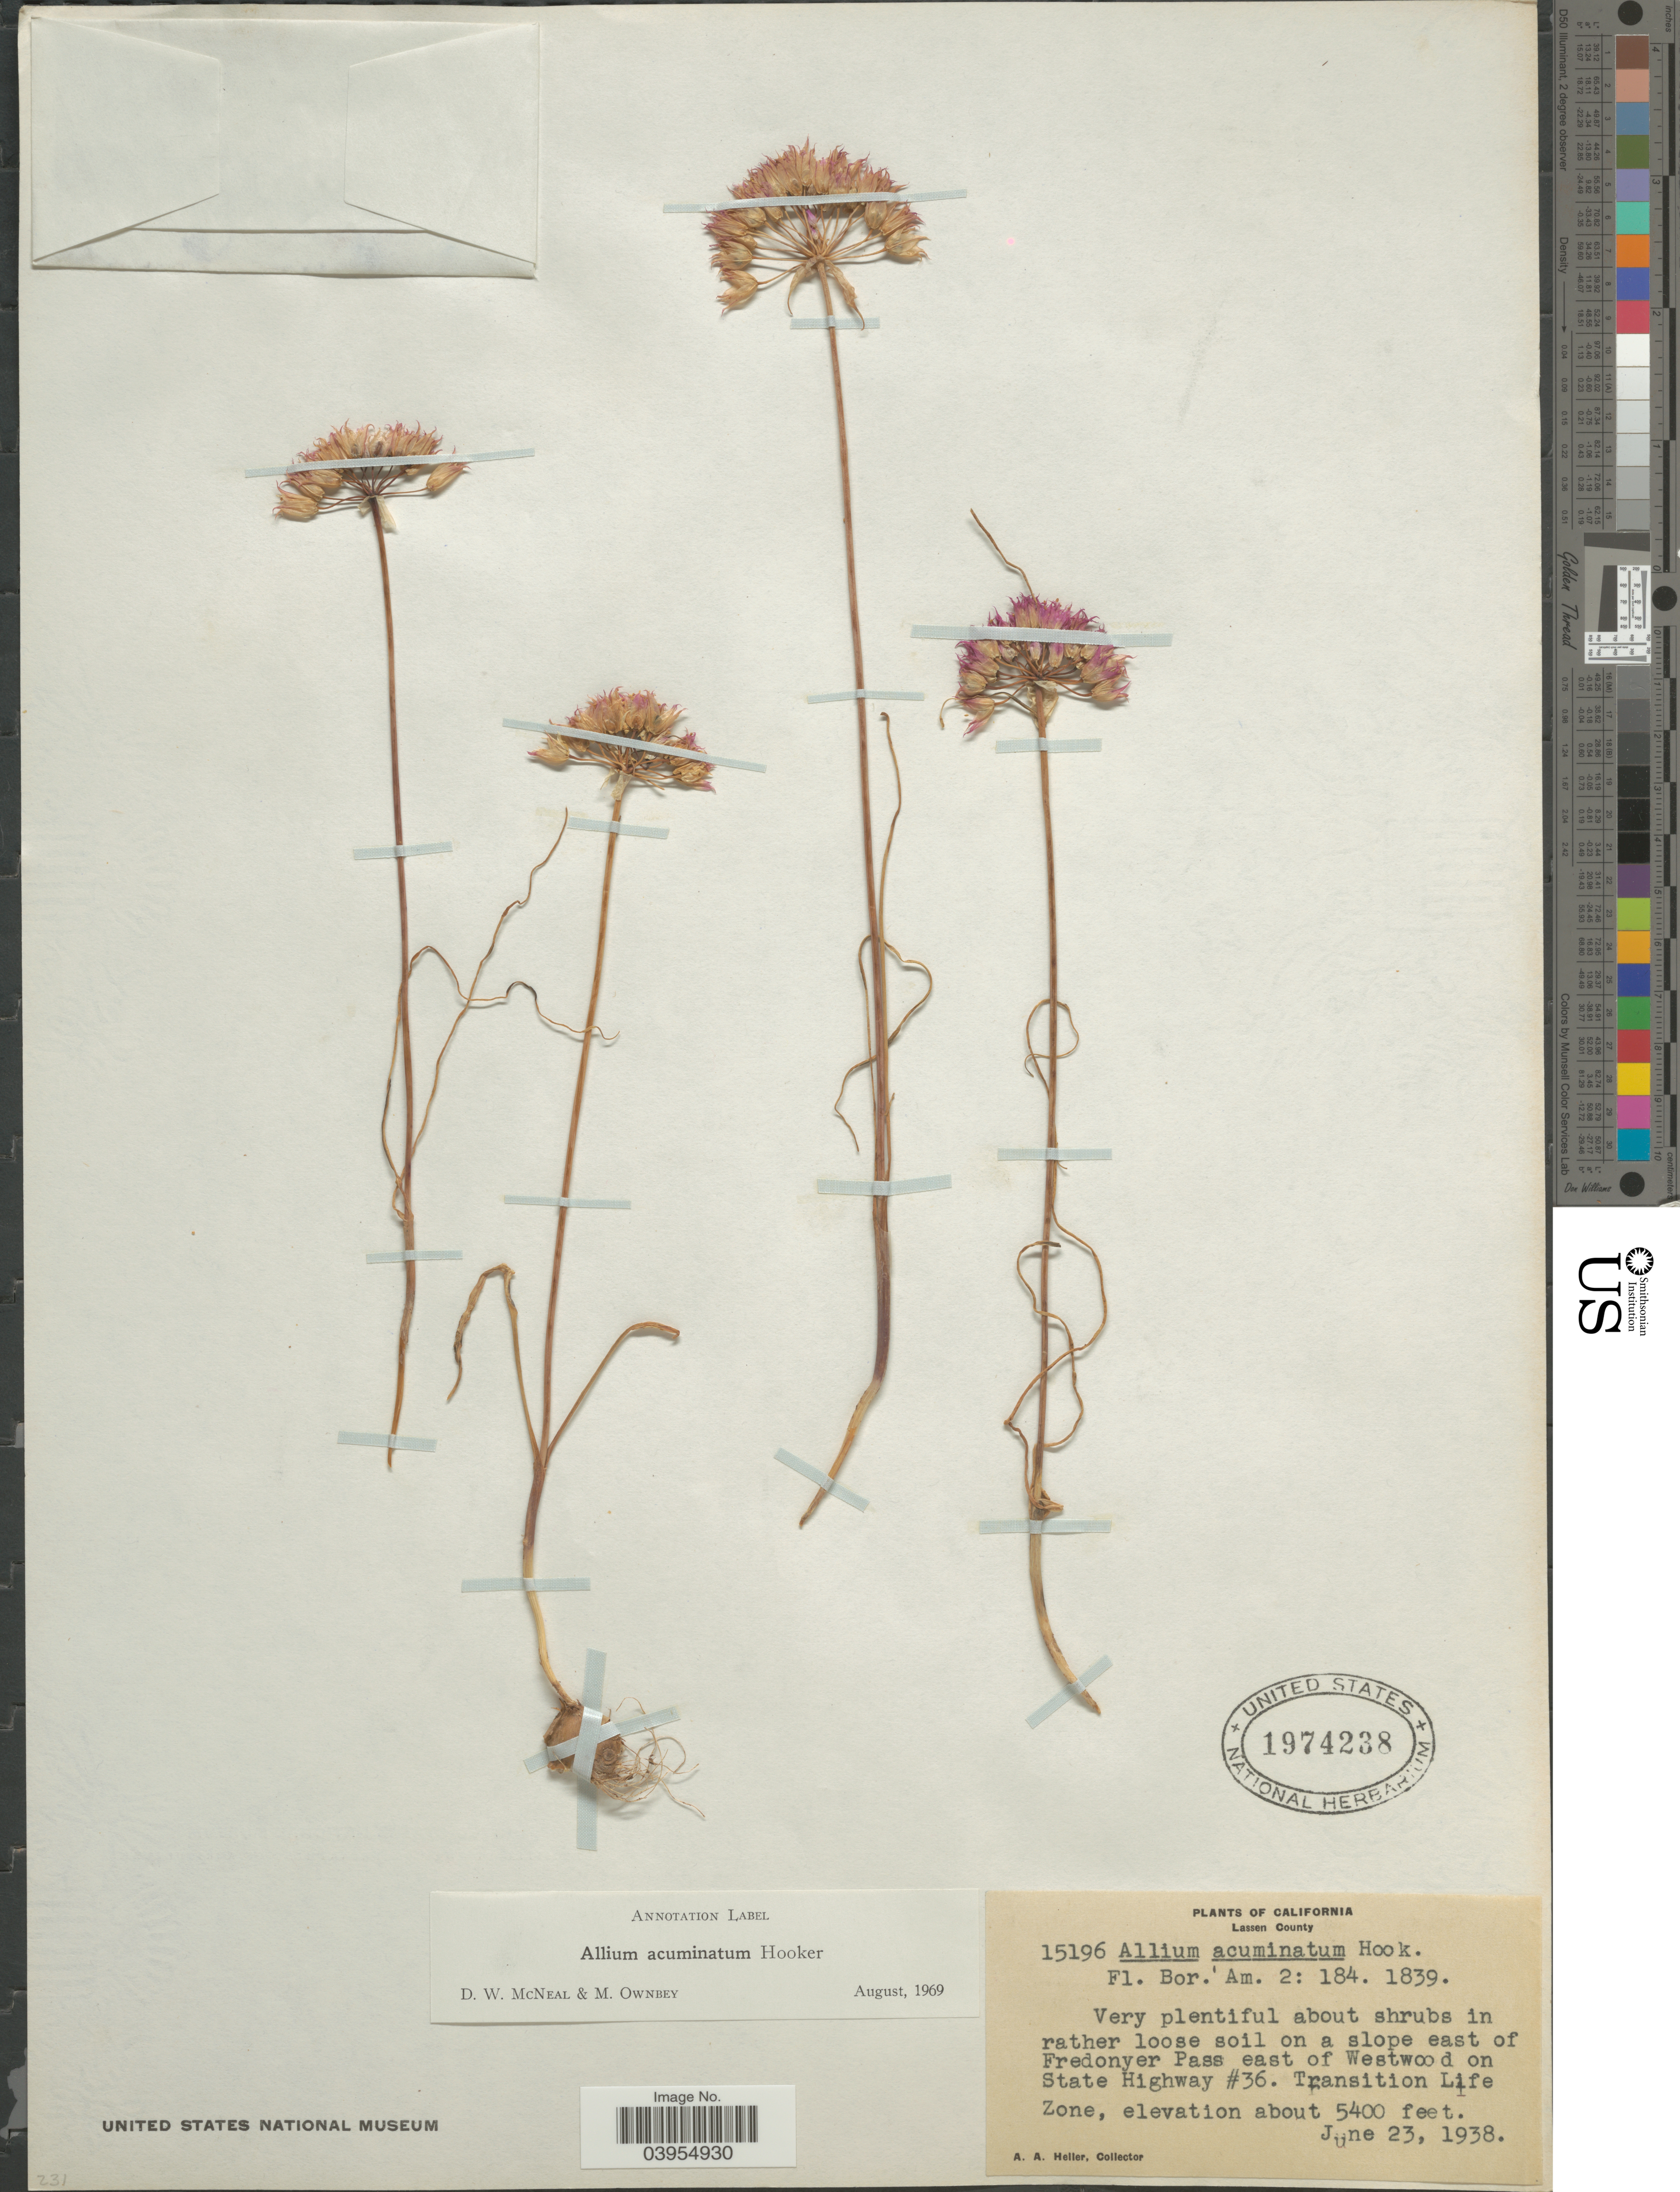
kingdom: Plantae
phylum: Tracheophyta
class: Liliopsida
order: Asparagales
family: Amaryllidaceae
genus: Allium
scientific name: Allium acuminatum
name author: Hook.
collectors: A. A. Heller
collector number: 15196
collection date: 1938-06-23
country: United States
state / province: California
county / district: Lassen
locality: Lassen County. In rather loose soil on a slope east of Fredonyer Pass east of Westwood on State Highway #36. Transition Life Zone.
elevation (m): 1646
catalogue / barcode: US 1974238